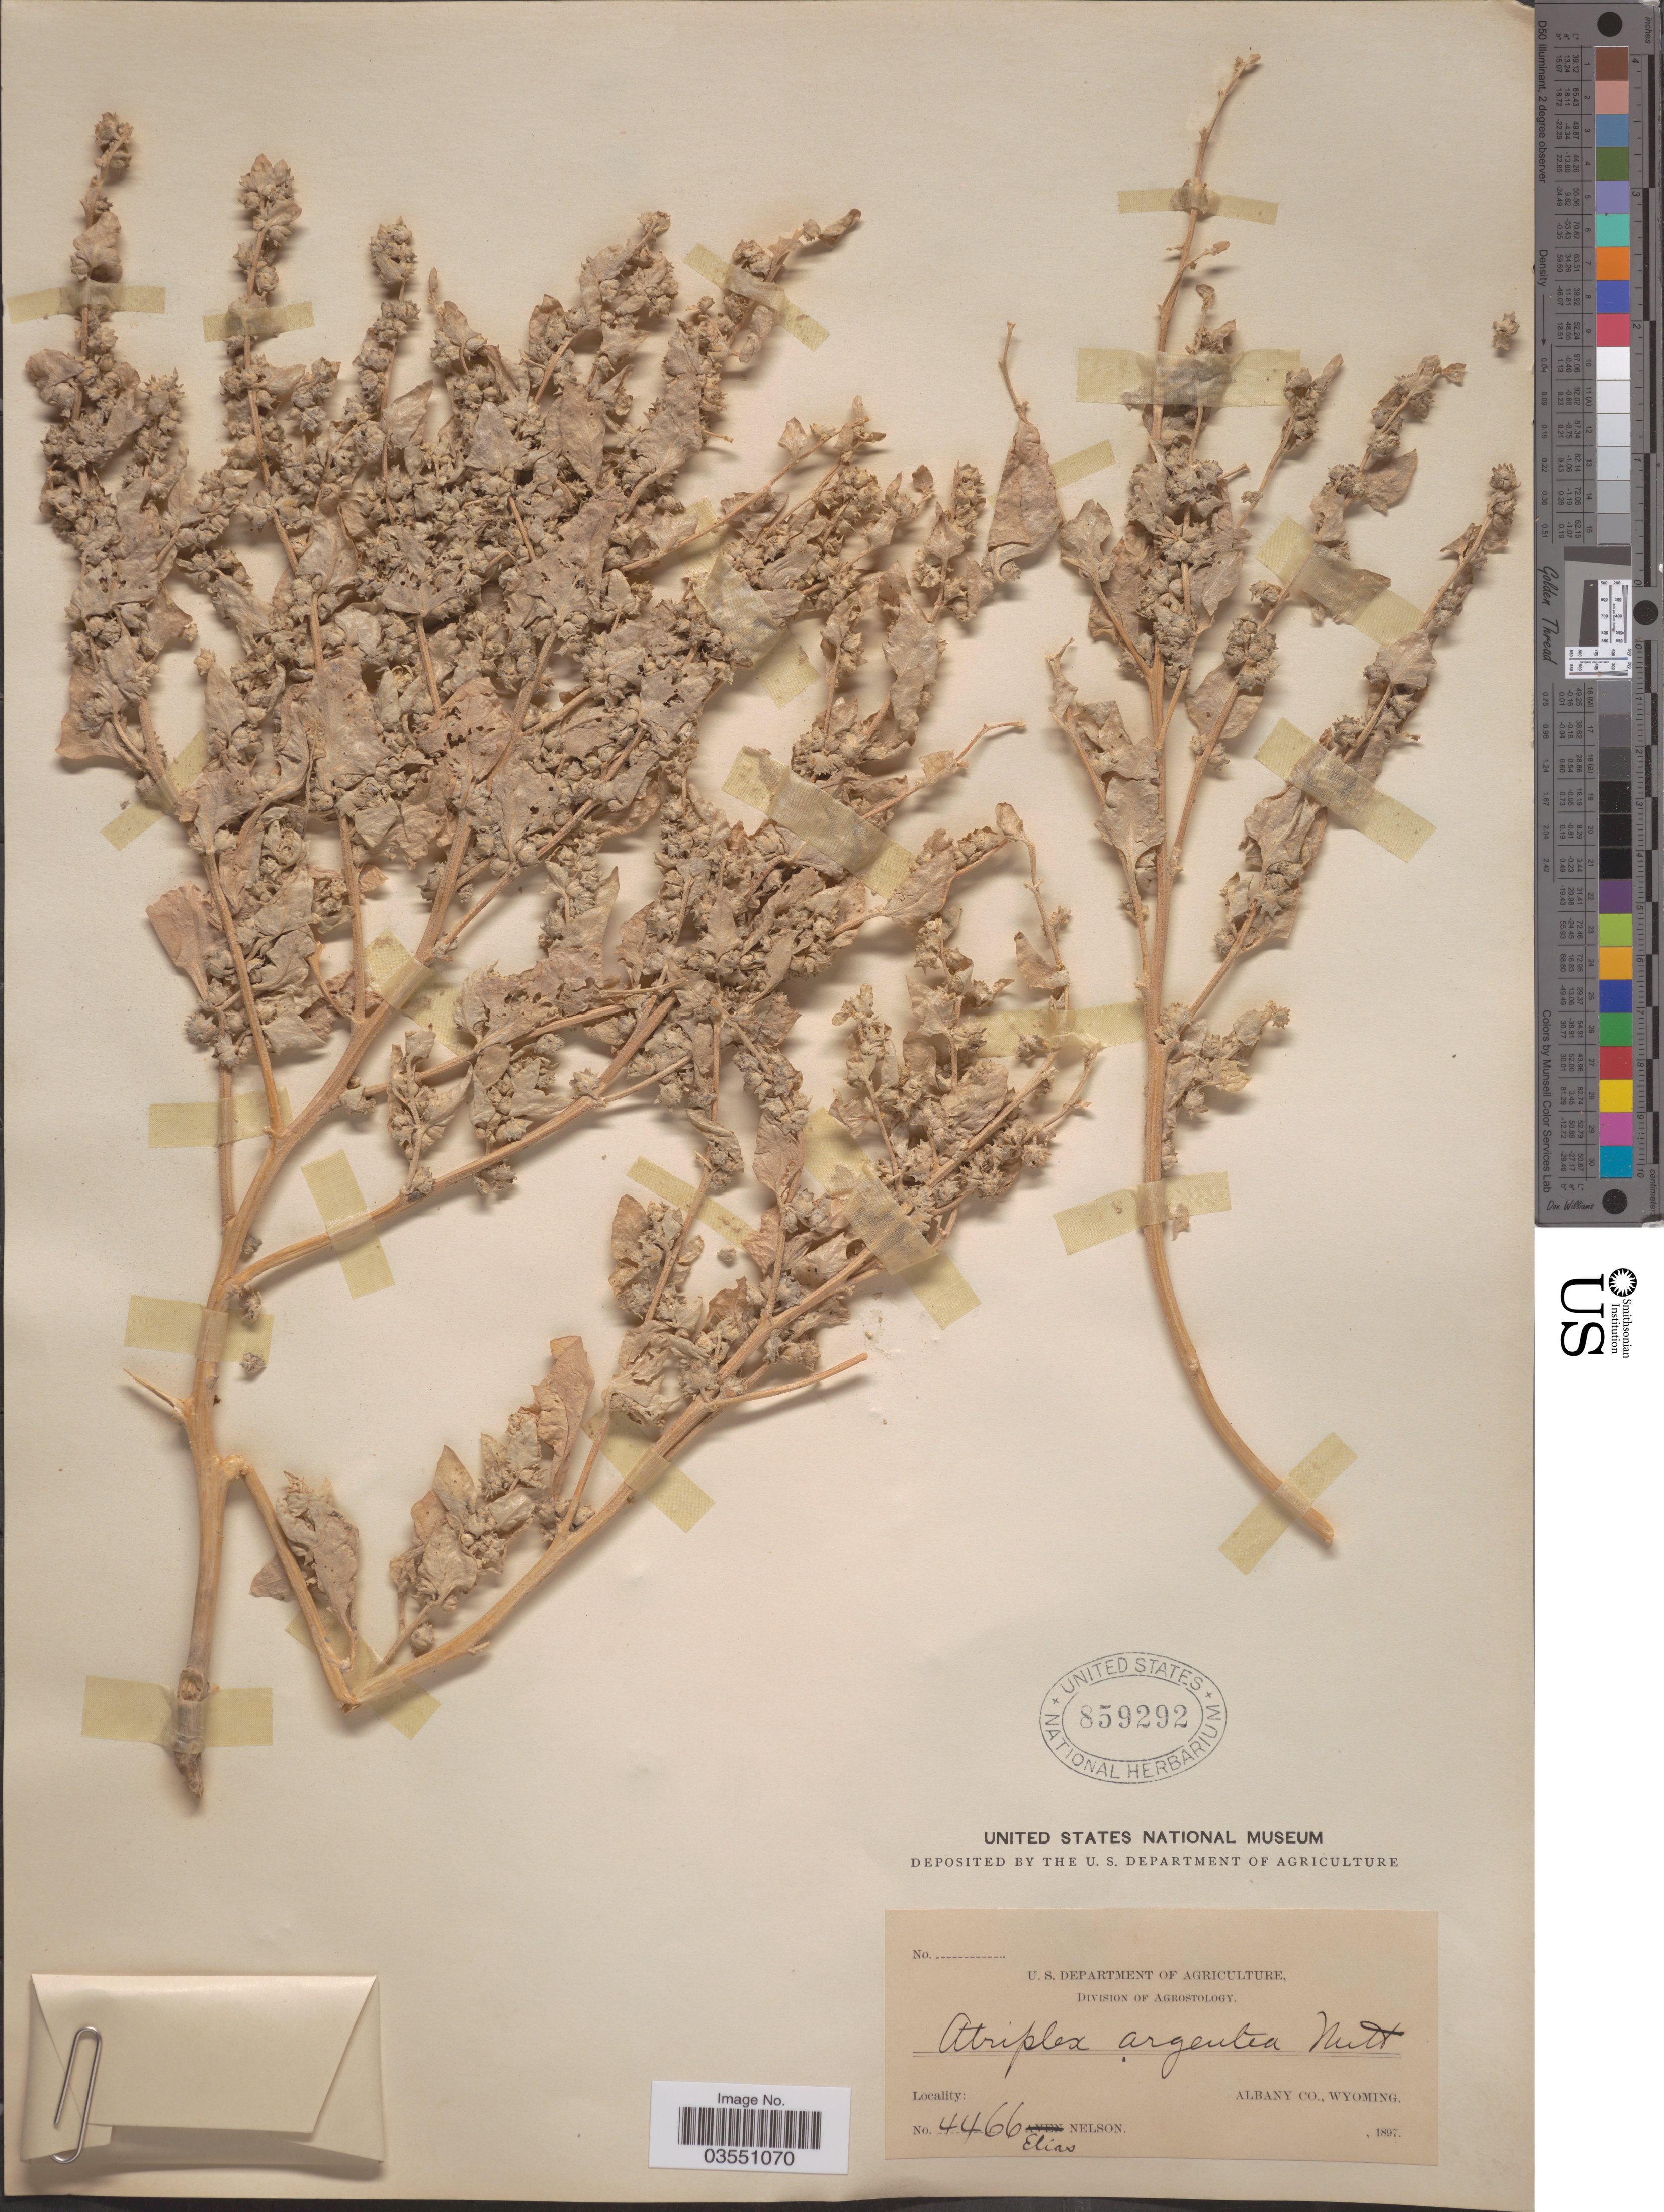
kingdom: Plantae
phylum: Tracheophyta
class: Magnoliopsida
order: Caryophyllales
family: Amaranthaceae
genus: Atriplex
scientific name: Atriplex argentea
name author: Nutt.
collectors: E. Nelson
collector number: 4466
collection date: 1897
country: United States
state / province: Wyoming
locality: Albany Co.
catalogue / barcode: US 859292